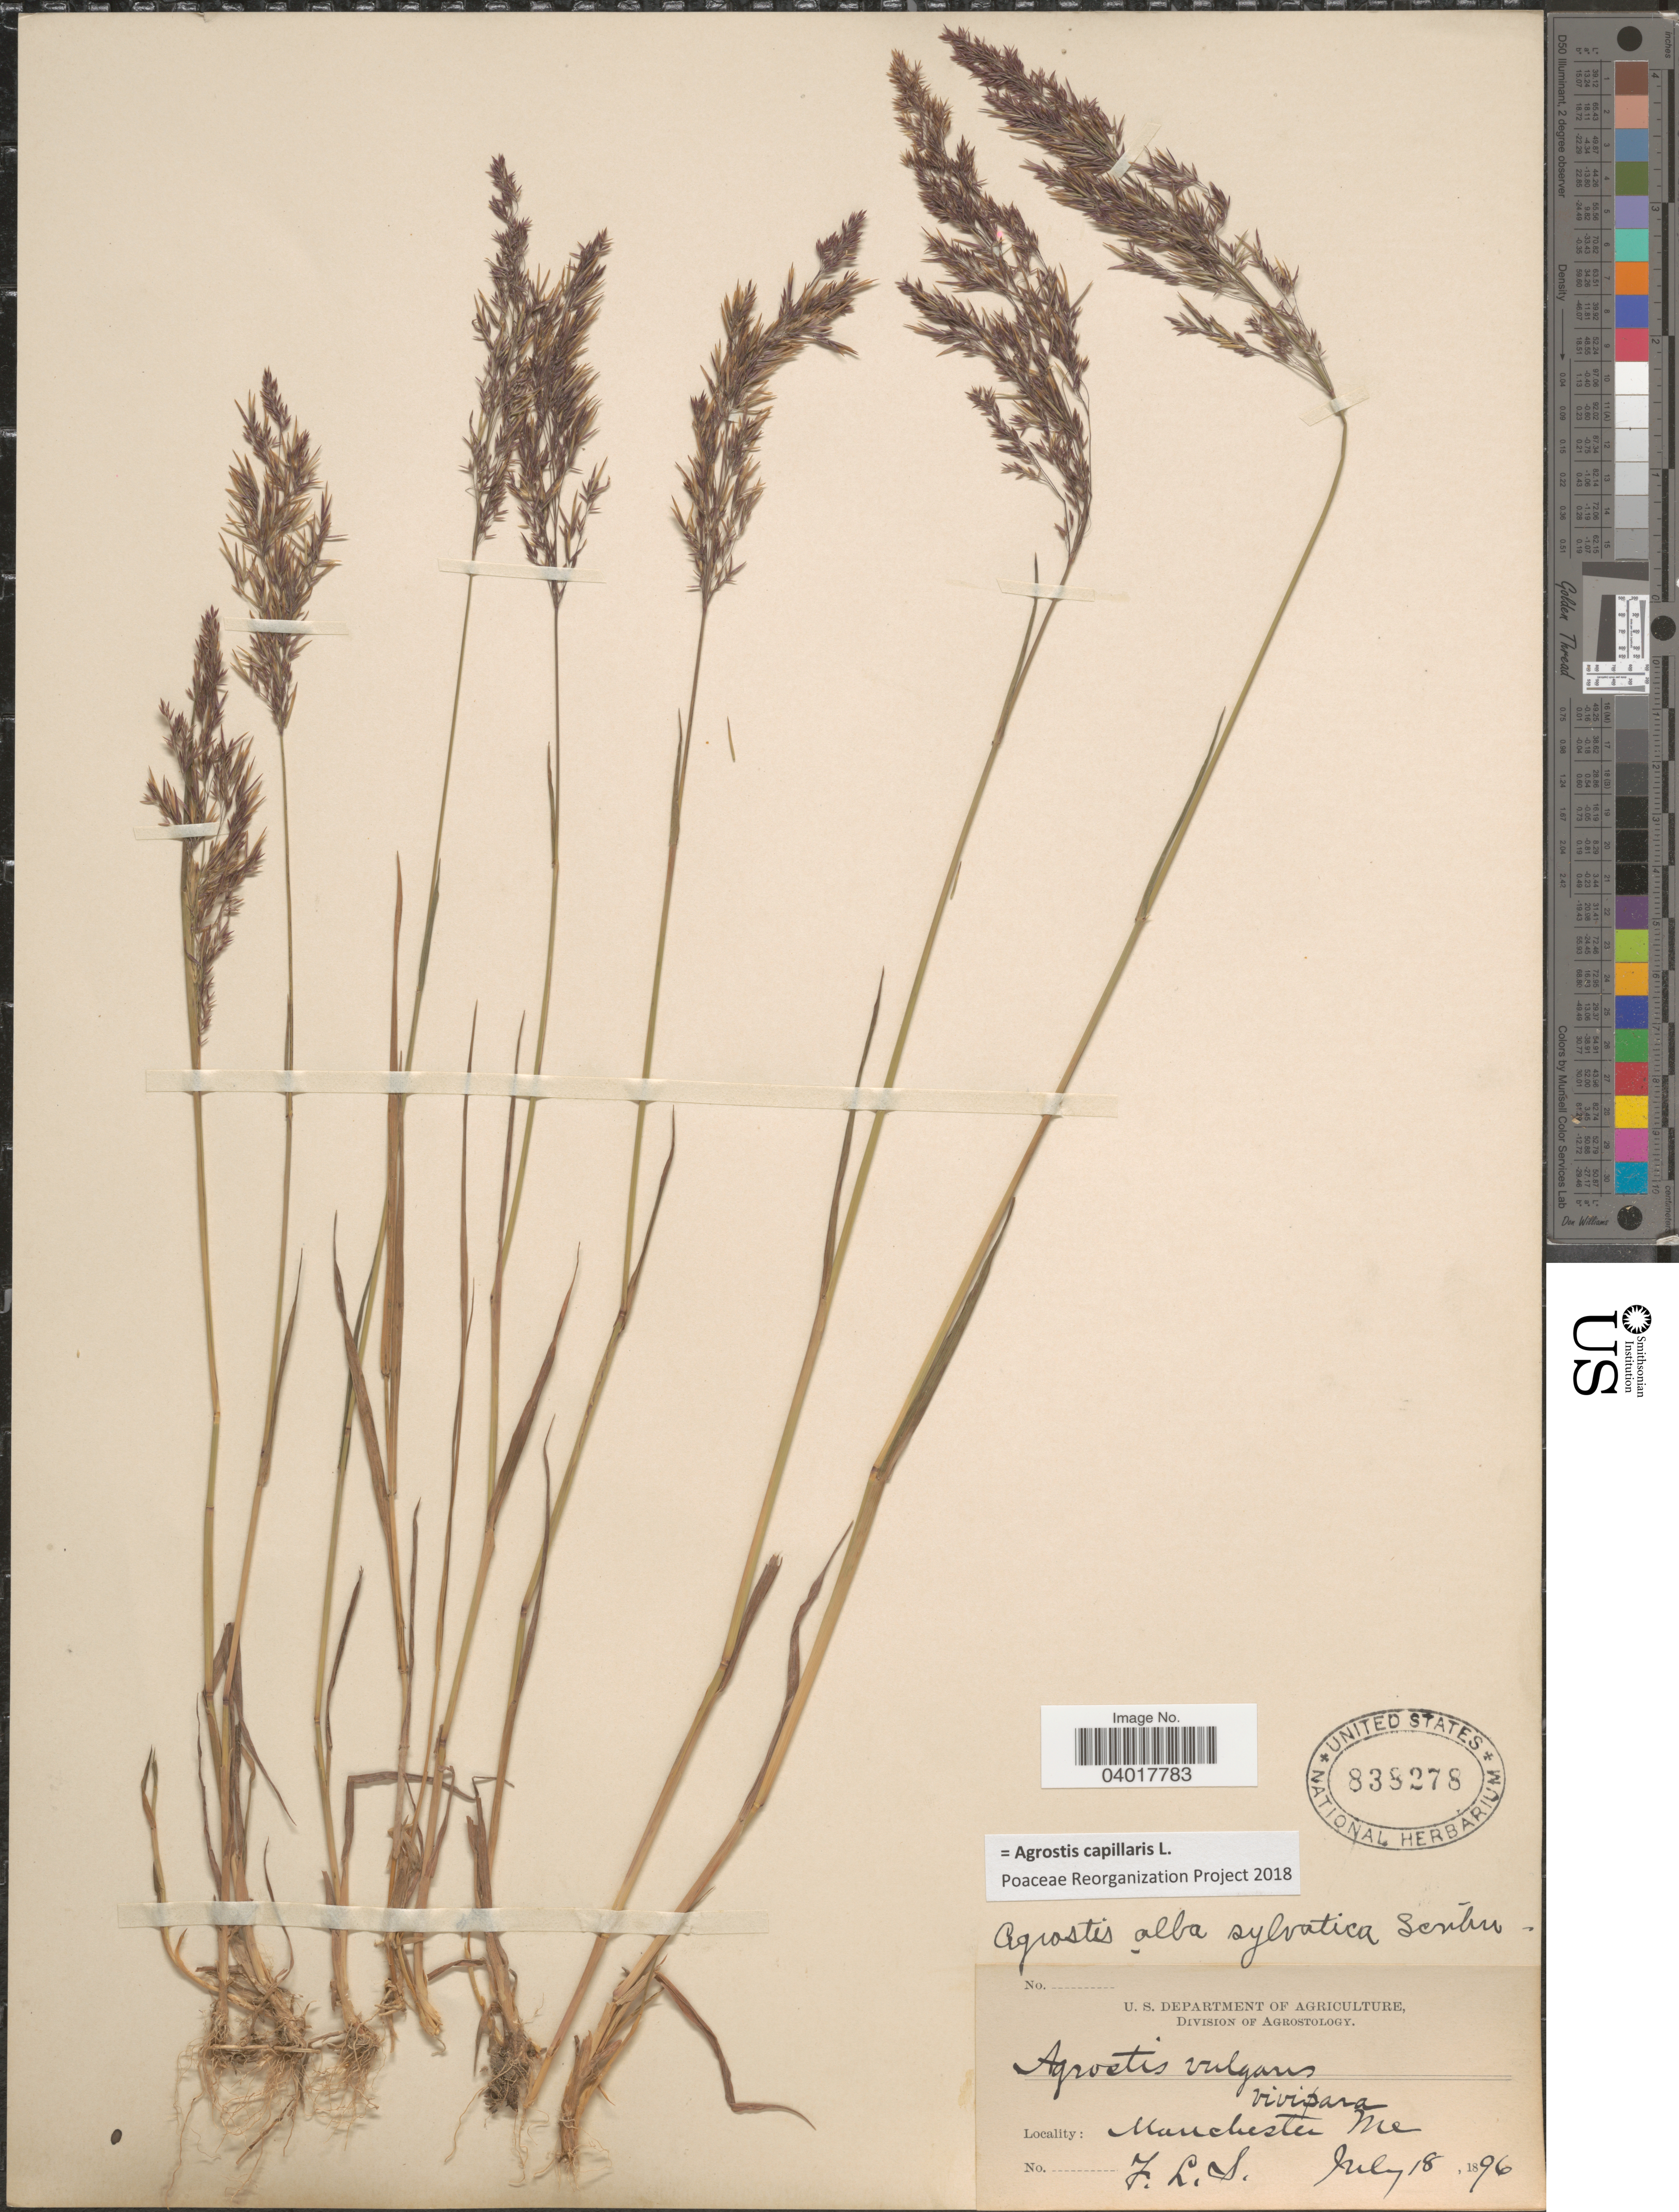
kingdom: Plantae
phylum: Tracheophyta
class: Liliopsida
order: Poales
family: Poaceae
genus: Agrostis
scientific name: Agrostis capillaris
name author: L.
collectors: F. S.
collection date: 1896-07-18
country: United States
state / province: Maine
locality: Manchester.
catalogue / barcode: US 838278